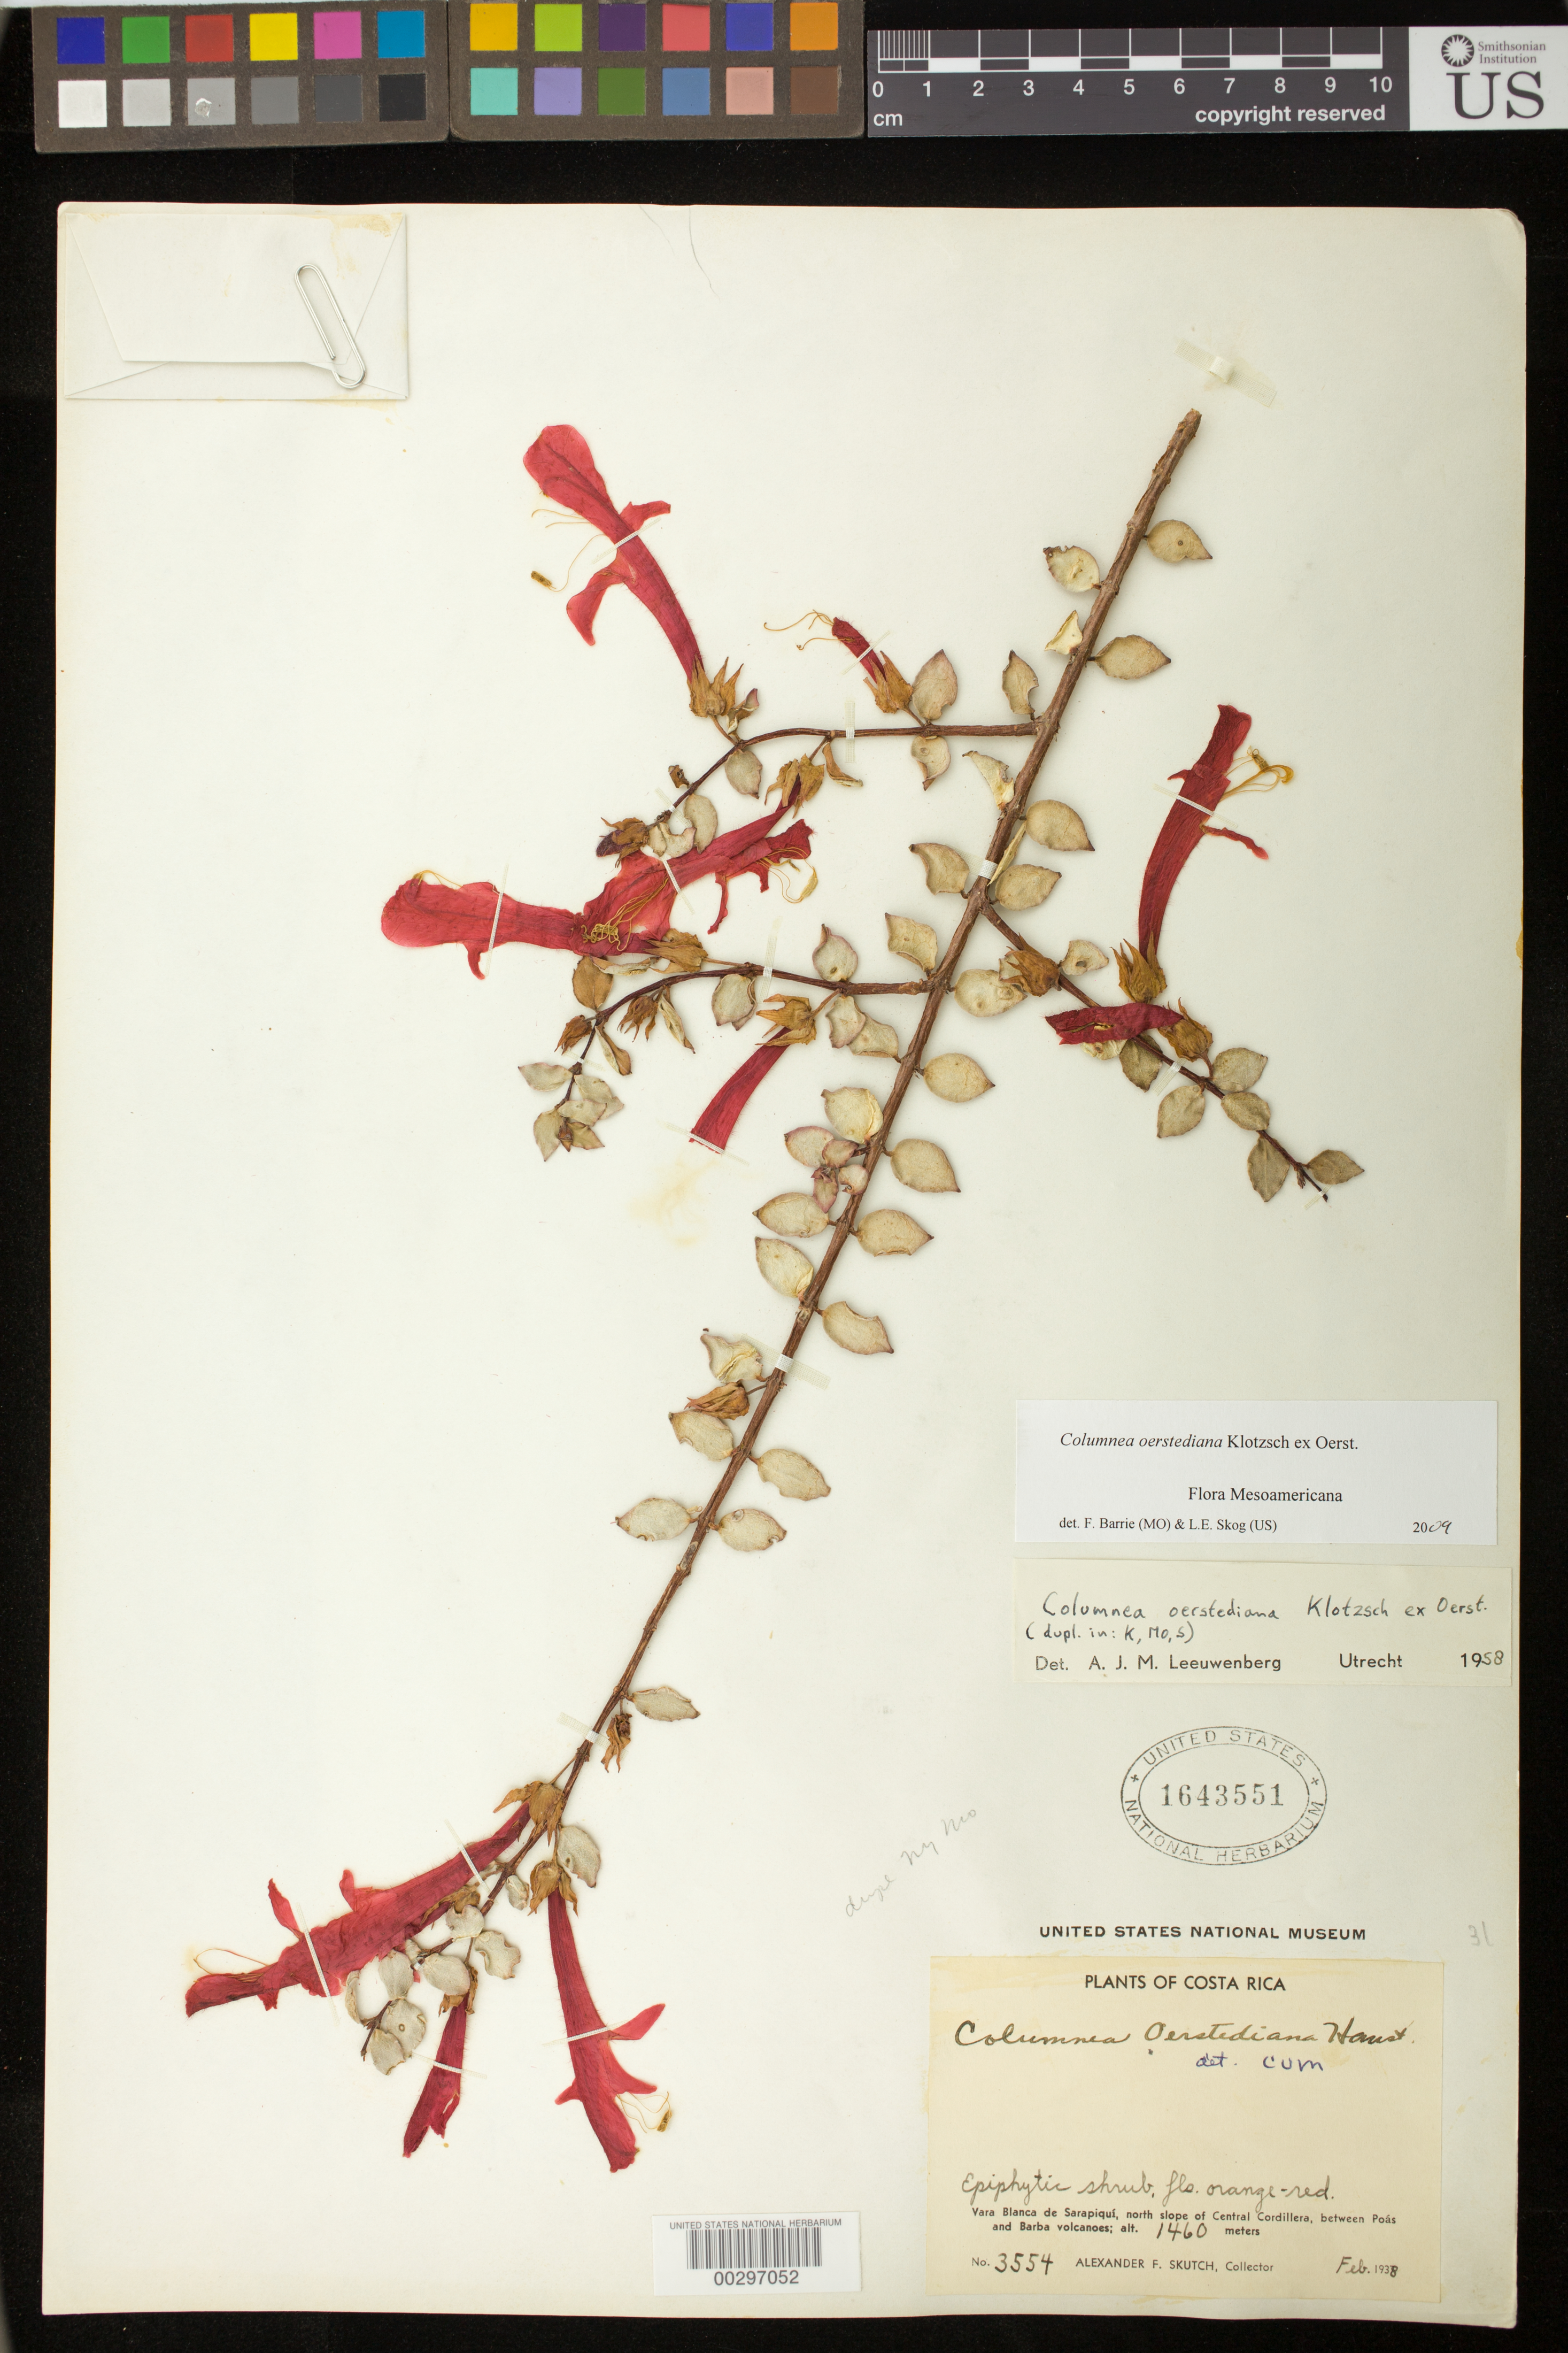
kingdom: Plantae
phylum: Tracheophyta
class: Magnoliopsida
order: Lamiales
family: Gesneriaceae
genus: Columnea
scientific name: Columnea oerstediana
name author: Klotzsch ex Oerst.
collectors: A. F. Skutch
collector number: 3554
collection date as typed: Feb 1938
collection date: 1938-02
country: Costa Rica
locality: Vara Blanca de Sarapiqui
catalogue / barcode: US 1643551